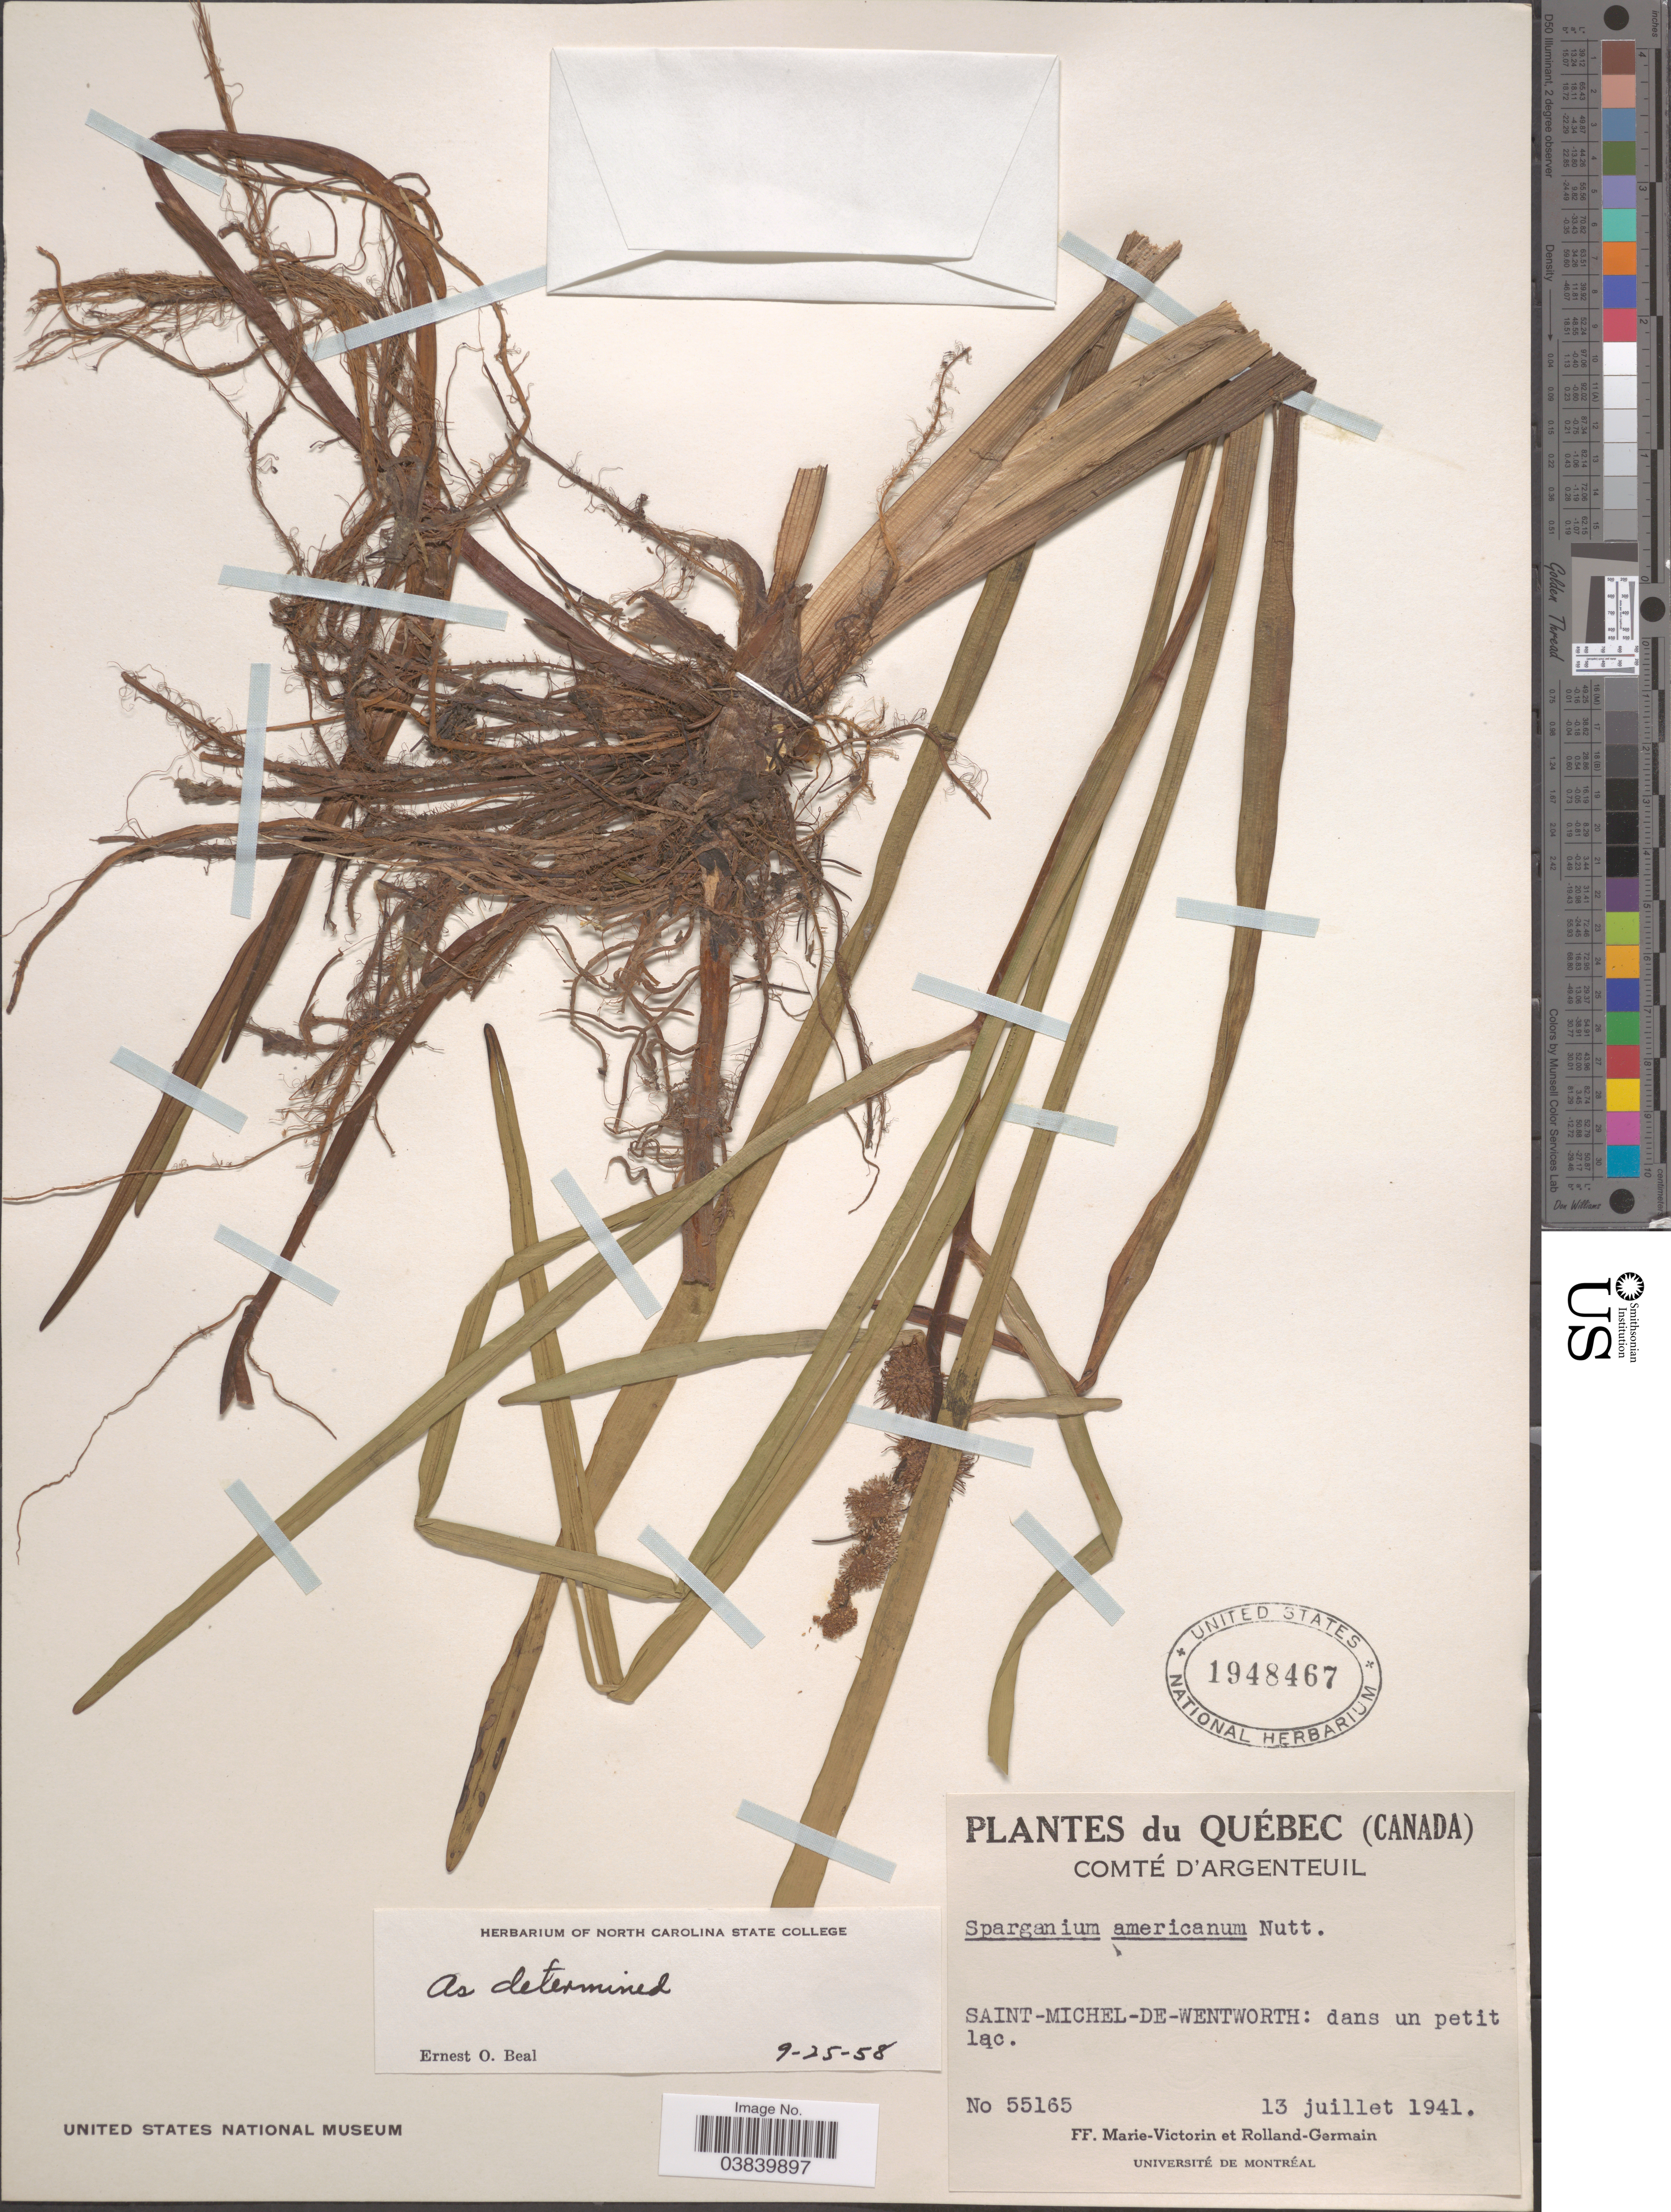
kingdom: Plantae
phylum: Tracheophyta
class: Liliopsida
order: Poales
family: Typhaceae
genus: Sparganium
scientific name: Sparganium americanum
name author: Nutt.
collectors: F. Marie-Victorin & Rolland-Germain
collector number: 55165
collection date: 1941-07-13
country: Canada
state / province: Quebec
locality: Comté d'Argenteuil. Saint-Michel-de-Wentworth: dans un petit lac.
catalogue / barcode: US 1948467